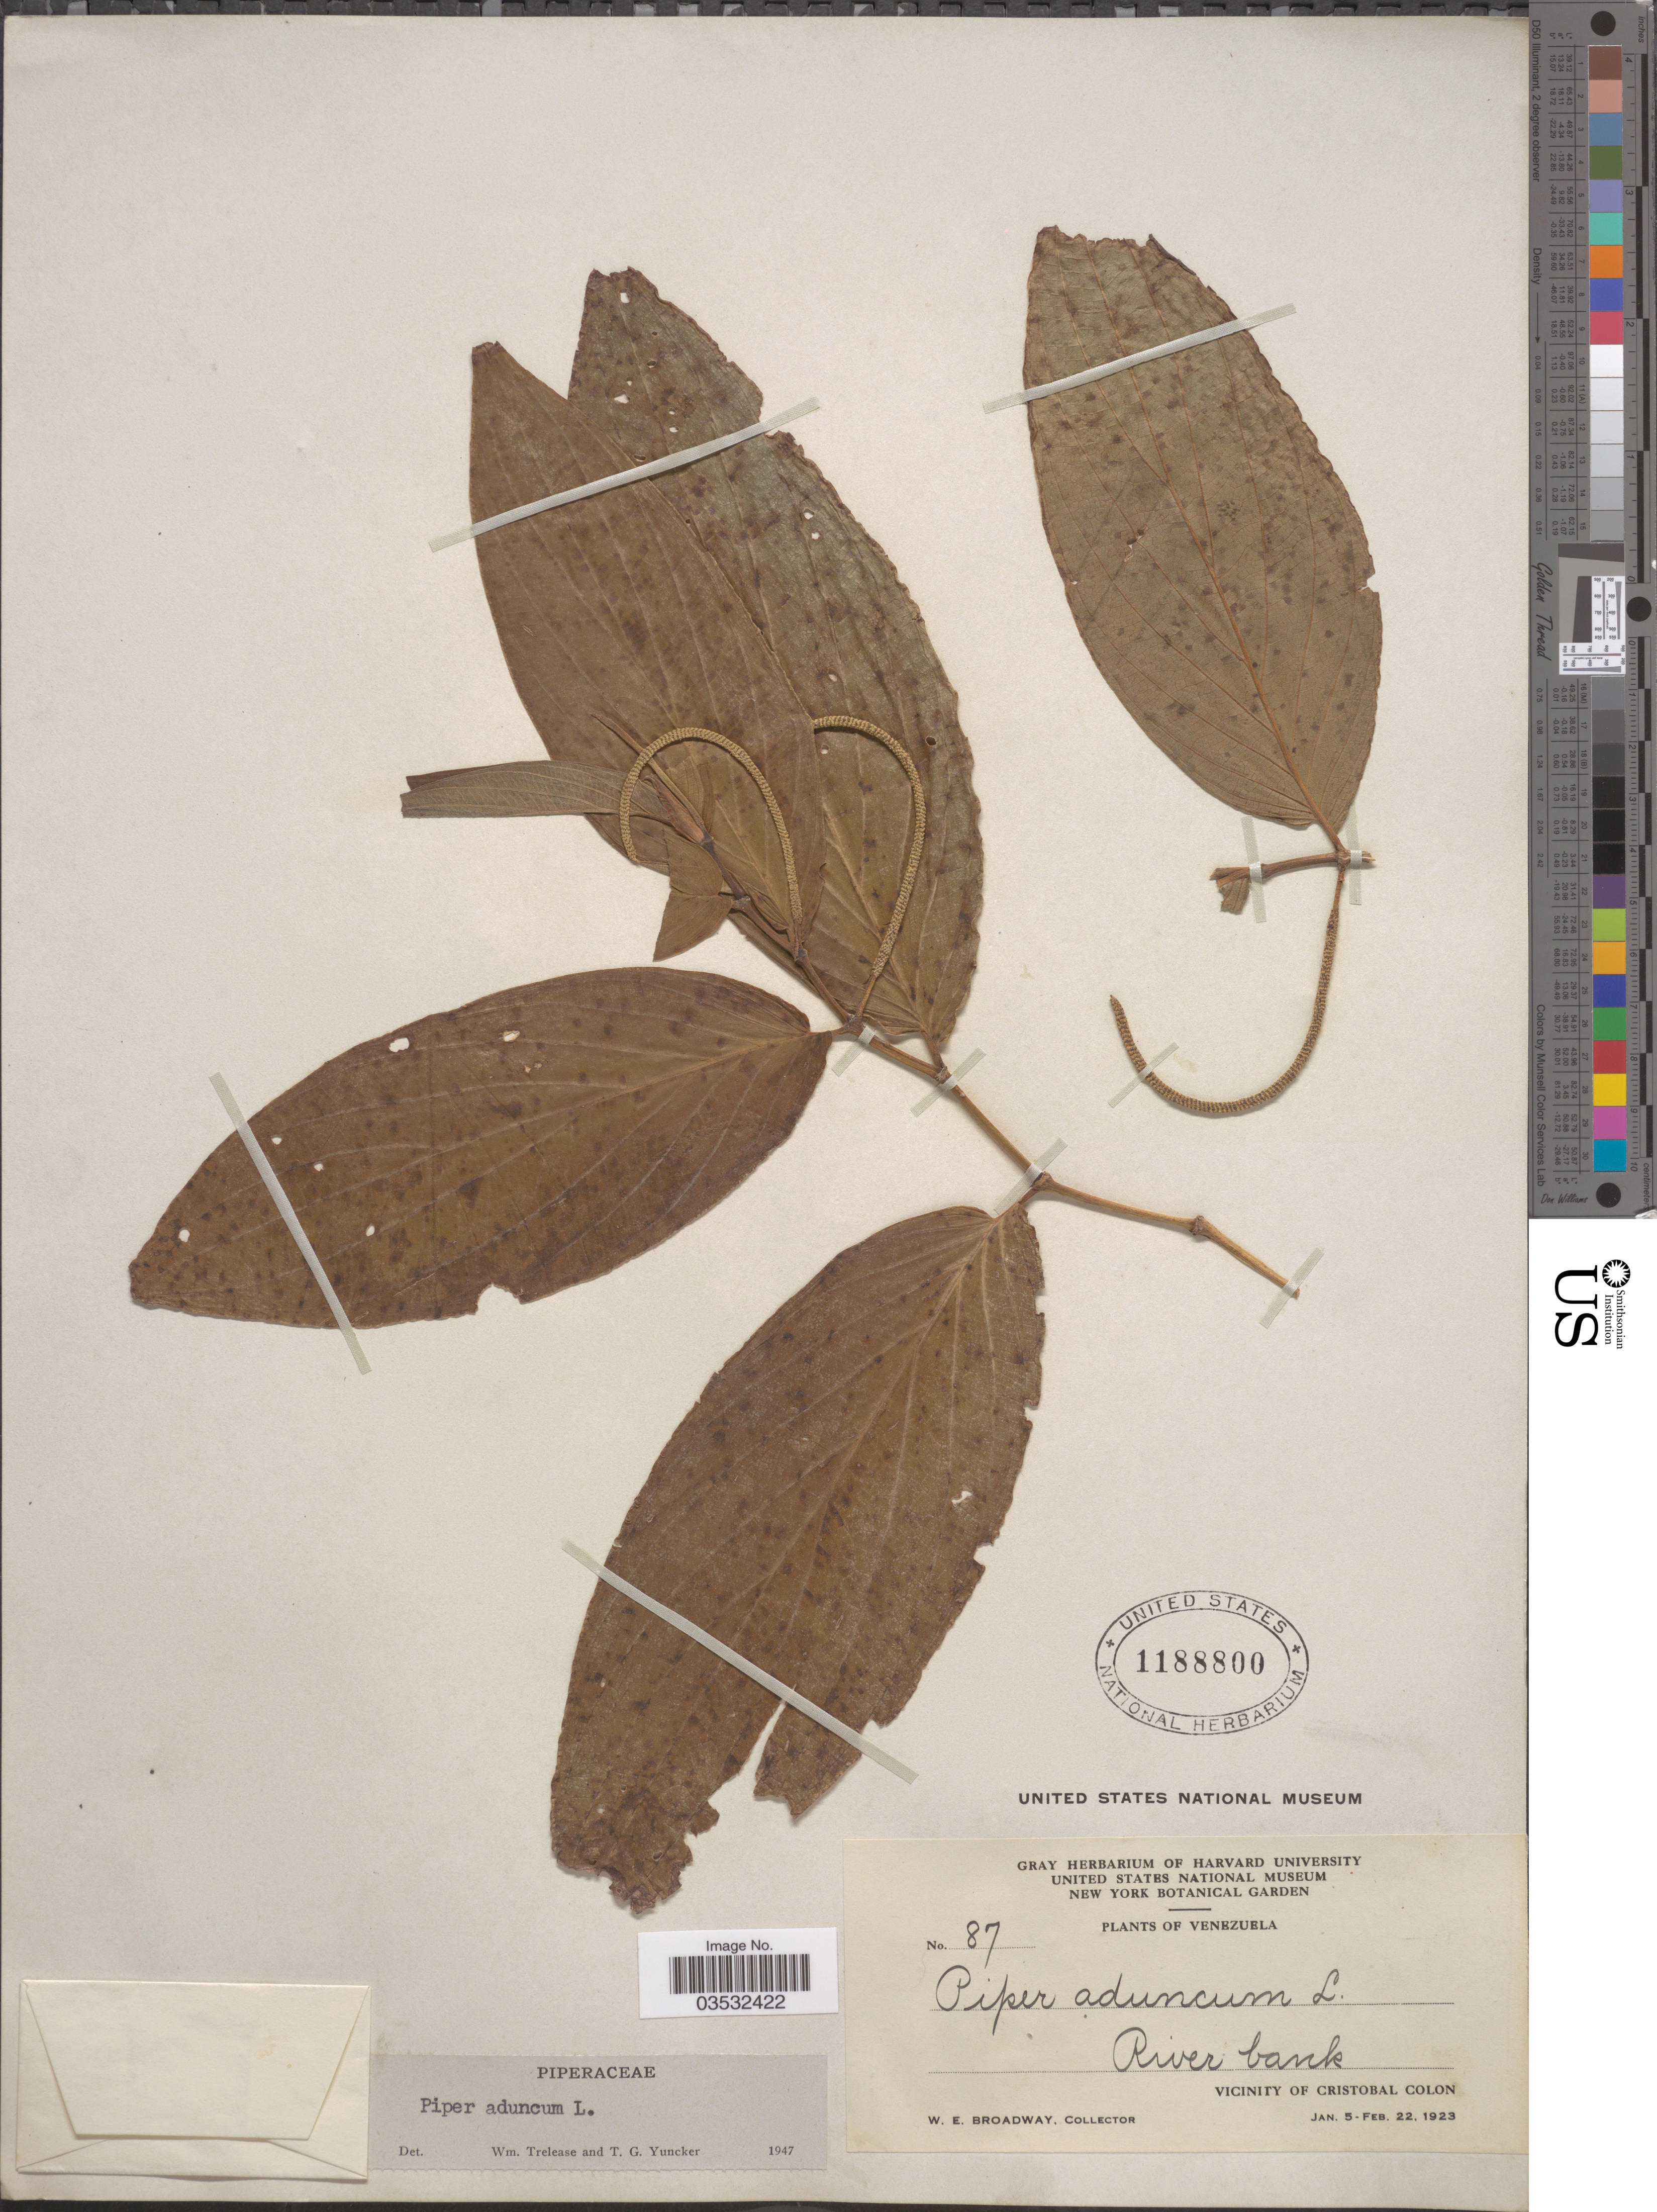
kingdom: Plantae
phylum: Tracheophyta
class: Magnoliopsida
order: Piperales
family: Piperaceae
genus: Piper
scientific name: Piper aduncum var. aduncum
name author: L.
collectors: W. E. Broadway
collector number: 87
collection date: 1923-01-05/1923-02-22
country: Venezuela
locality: River bank, Vicinity of Cristobal Colon.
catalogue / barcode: US 1188800